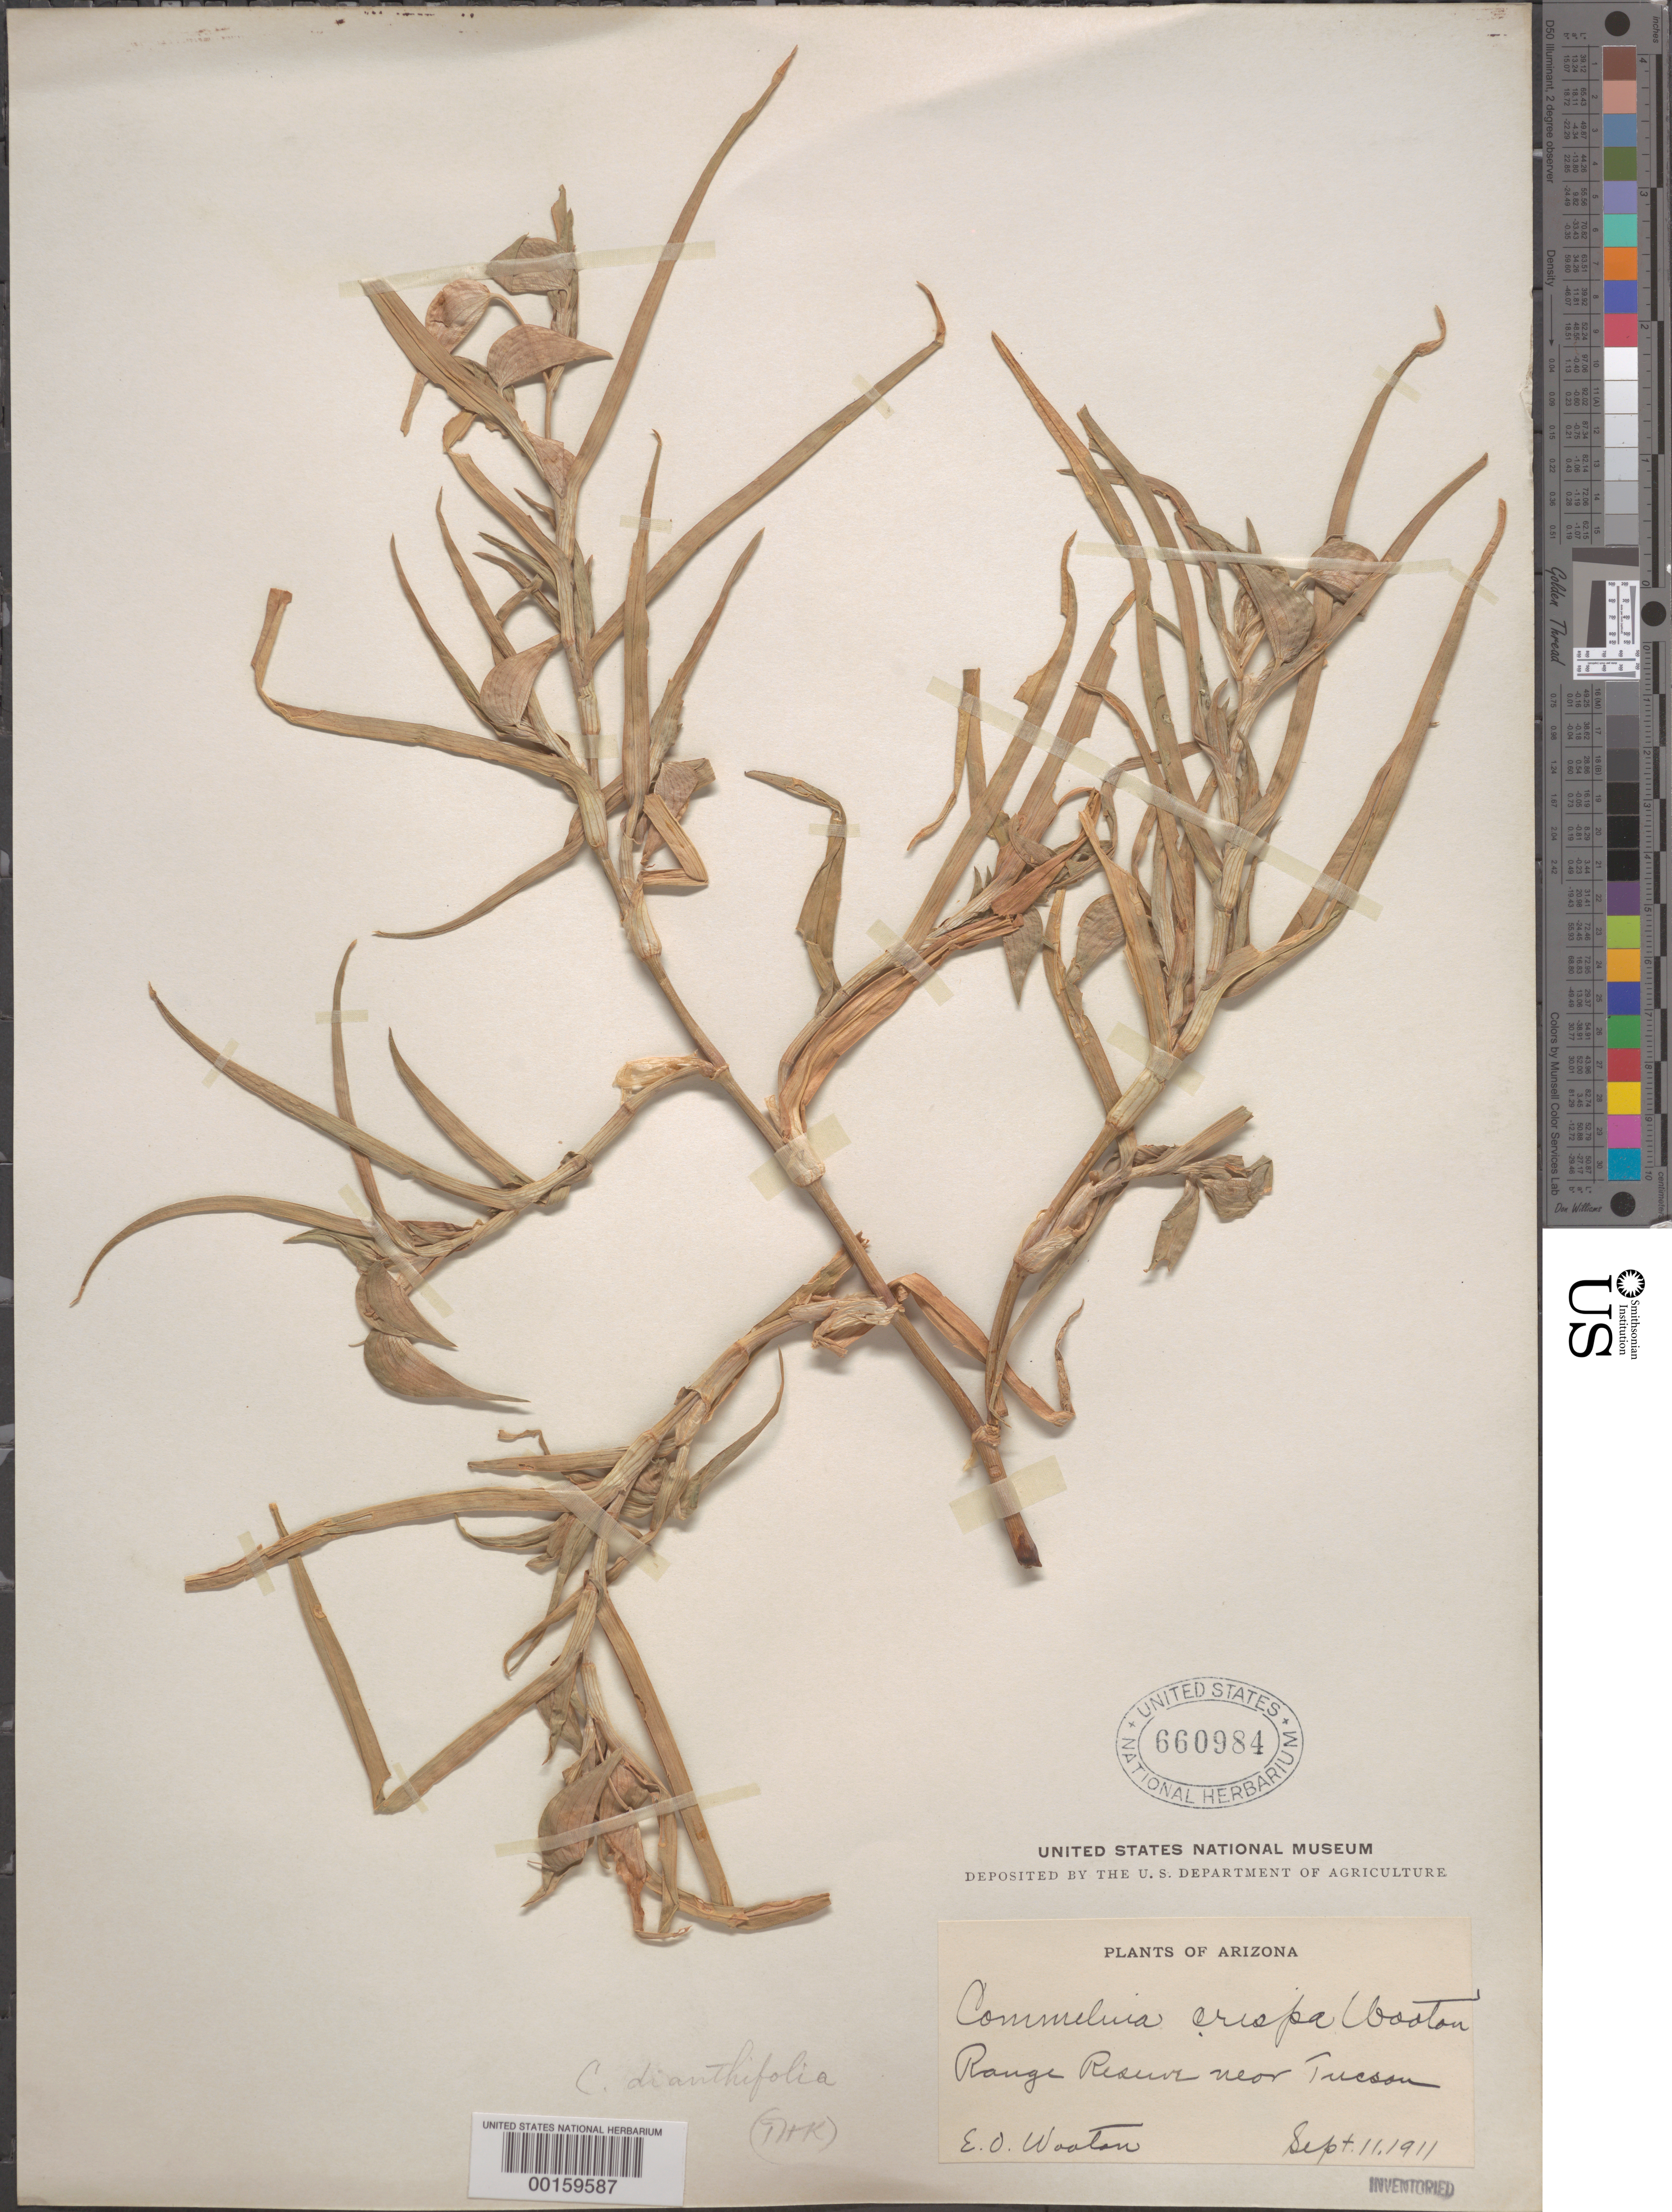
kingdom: Plantae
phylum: Tracheophyta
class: Liliopsida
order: Commelinales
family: Commelinaceae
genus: Commelina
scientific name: Commelina dianthifolia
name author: Redouté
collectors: E. O. Wooton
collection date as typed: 11 Sep 1911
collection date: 1911-09-11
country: United States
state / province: Arizona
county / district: Pima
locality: Range reserve near tucson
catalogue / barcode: US 660984